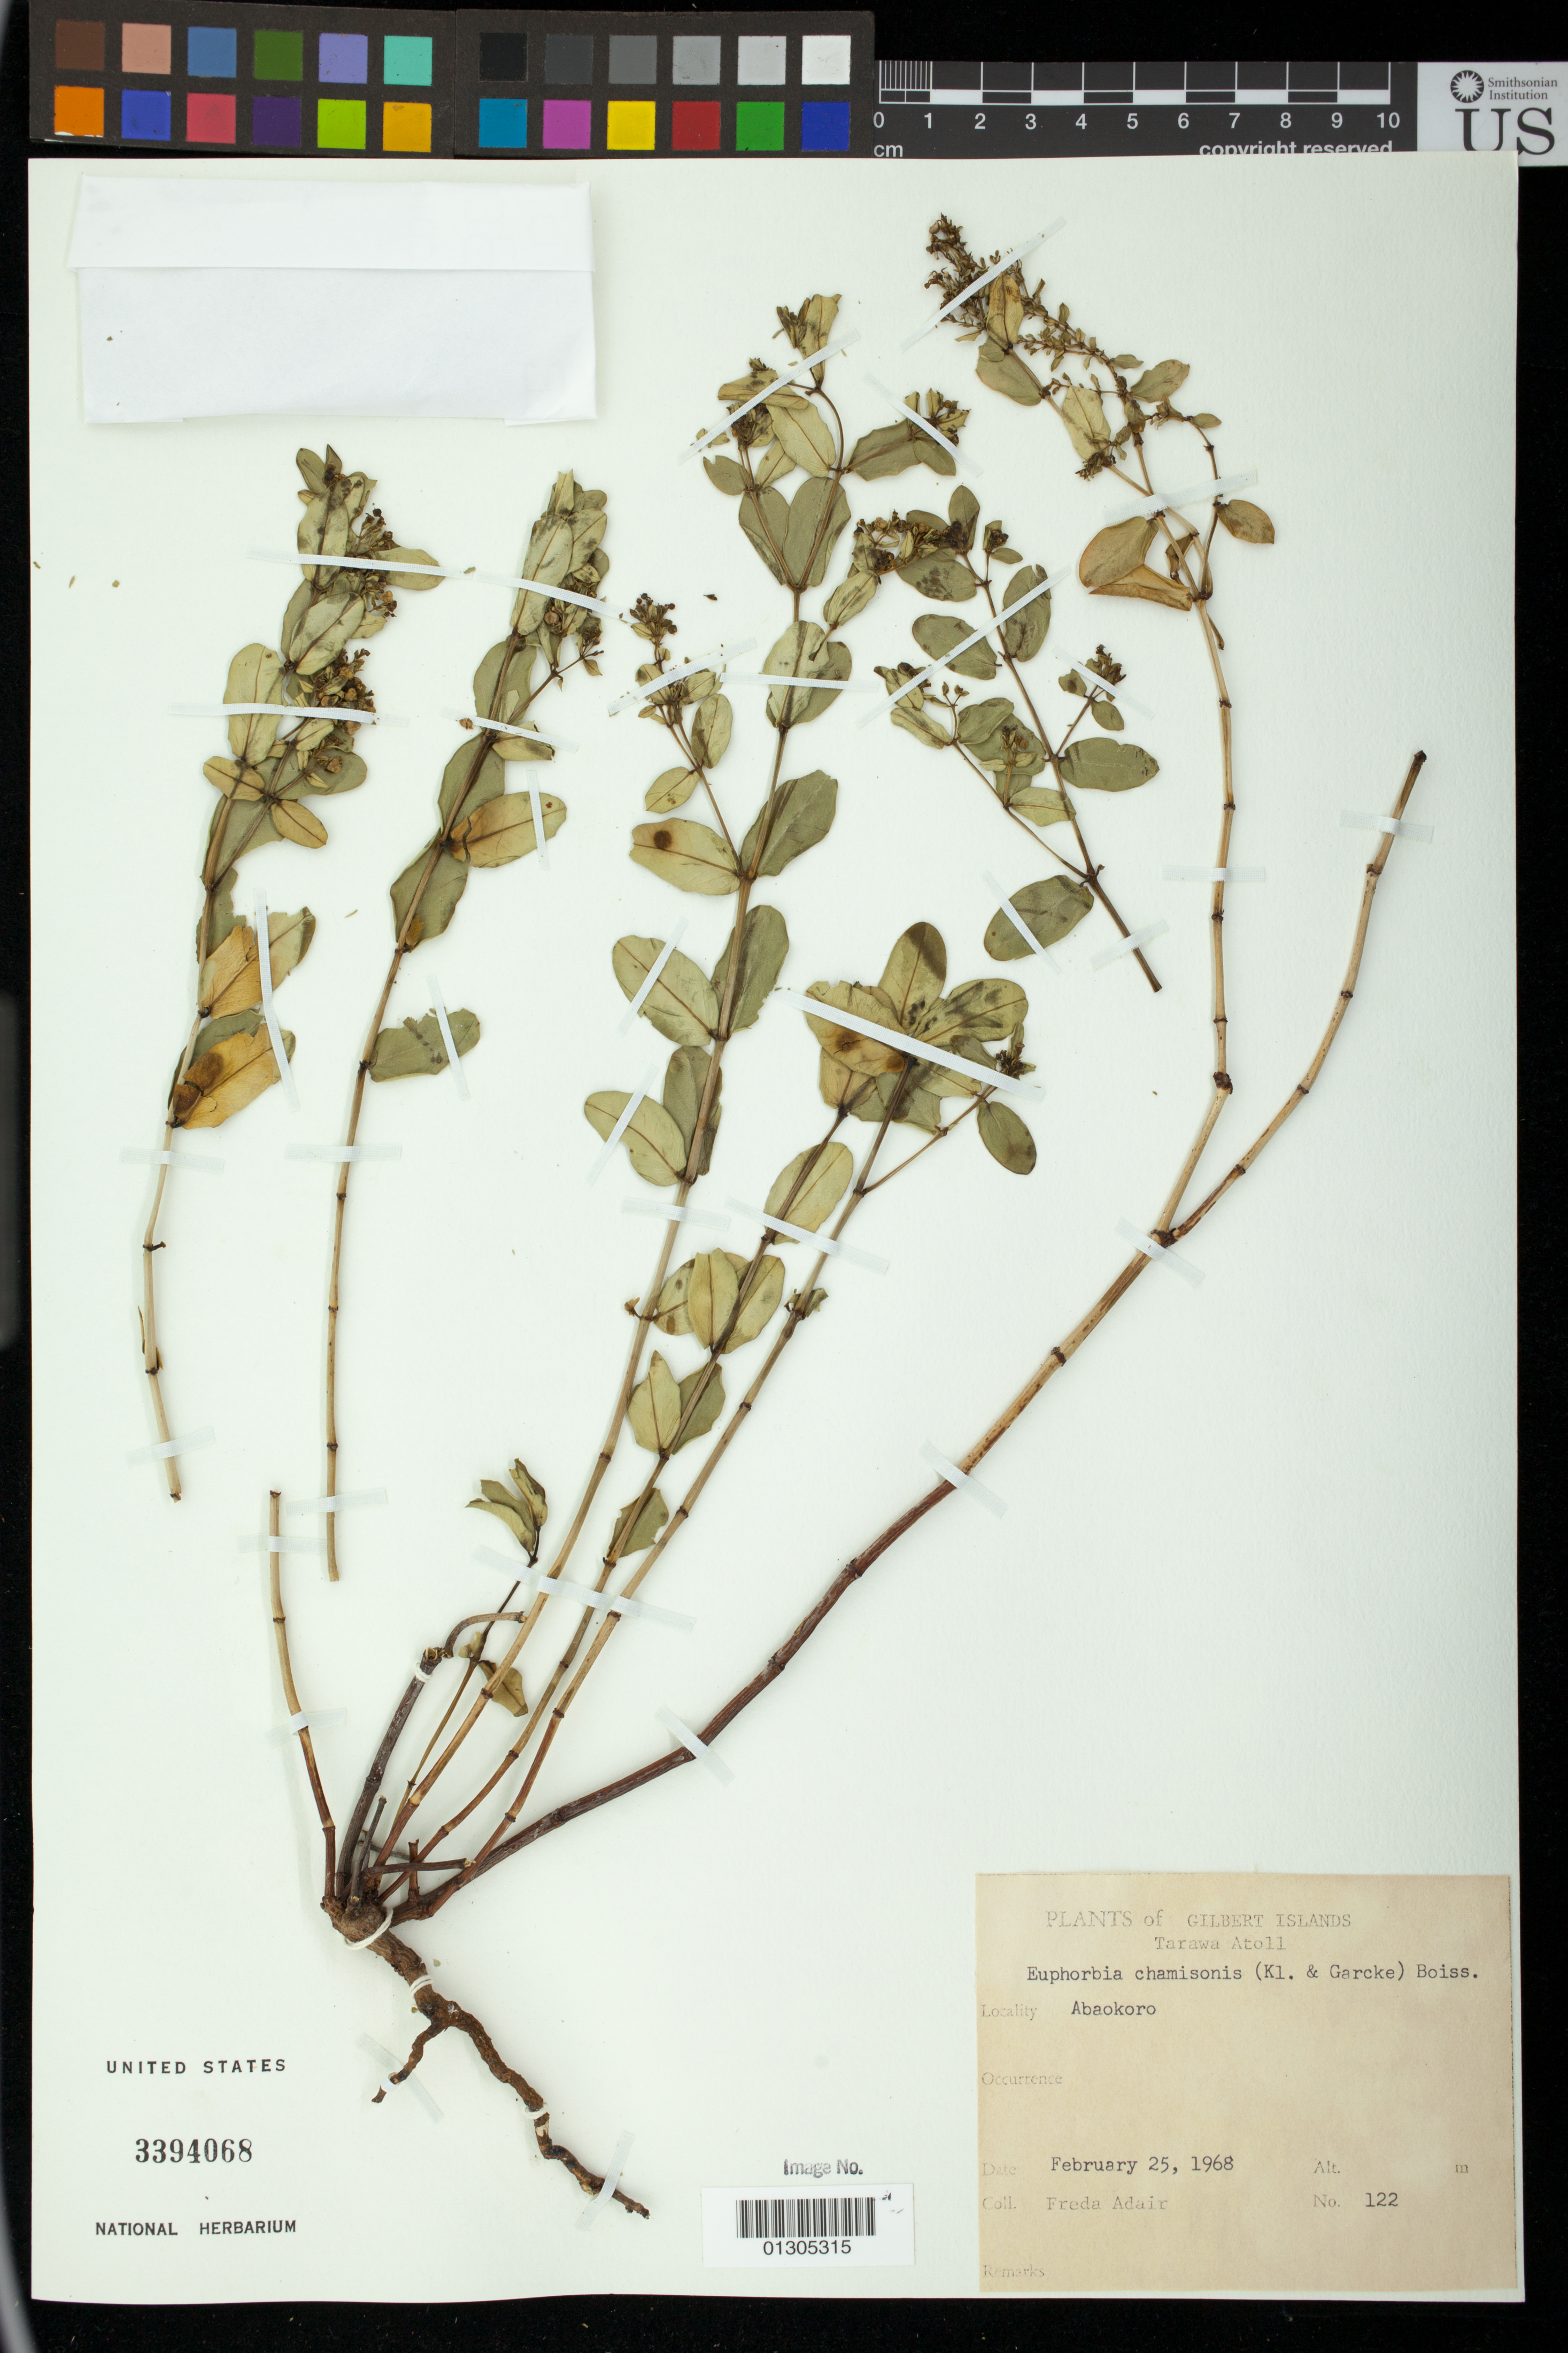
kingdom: Plantae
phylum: Tracheophyta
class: Magnoliopsida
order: Malpighiales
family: Euphorbiaceae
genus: Euphorbia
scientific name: Euphorbia chamissonis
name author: (Klotzsch ex Klotzsch & Garcke) Boiss.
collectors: F. Adair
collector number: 122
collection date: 1968-02-25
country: Kiribati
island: Tarawa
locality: Tarawa Atoll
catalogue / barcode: US 3394068